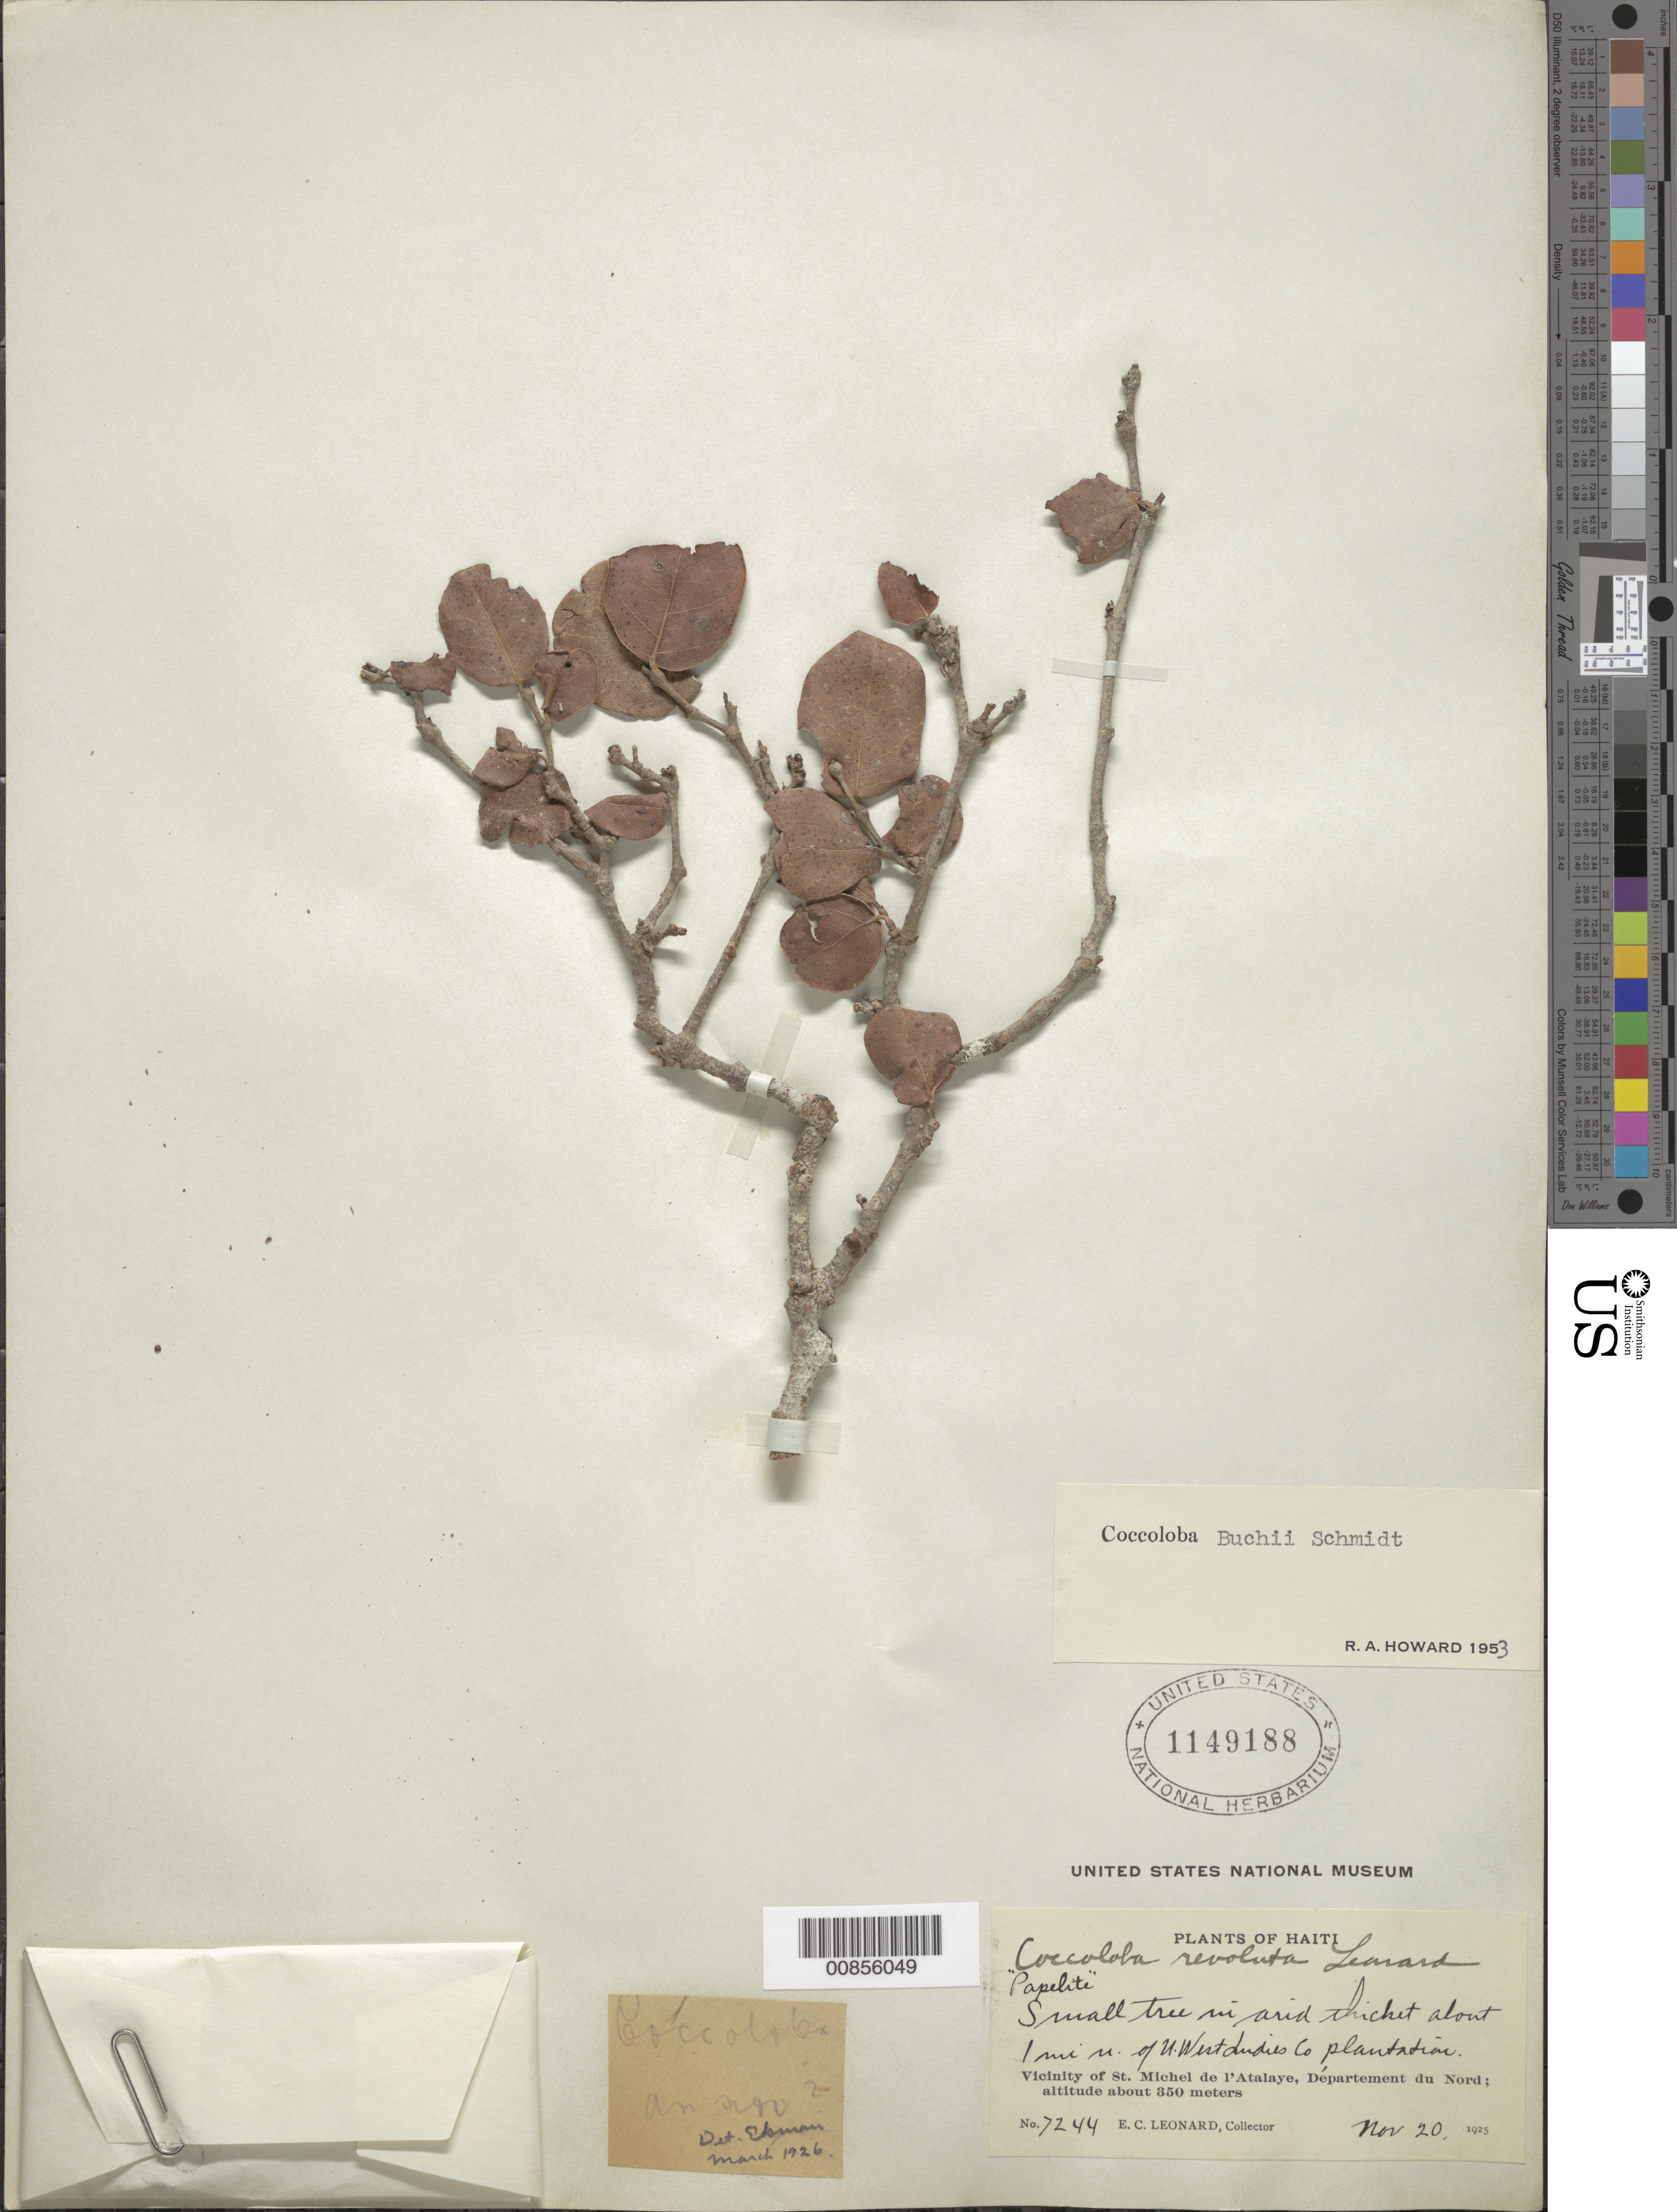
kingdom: Plantae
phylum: Tracheophyta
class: Magnoliopsida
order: Caryophyllales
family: Polygonaceae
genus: Coccoloba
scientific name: Coccoloba buchii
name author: O.C. Schmidt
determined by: Howard, R. A.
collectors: E. C. Leonard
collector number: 7244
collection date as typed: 20 Nov 1925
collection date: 1925-11-20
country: Haiti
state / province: Nord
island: Hispaniola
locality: Vicinity of St. Michel de l'Atalaye, About 1 mi. N of U. West Indies Co. Plantation.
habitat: Arid thicket.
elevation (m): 350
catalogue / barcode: US 1149188